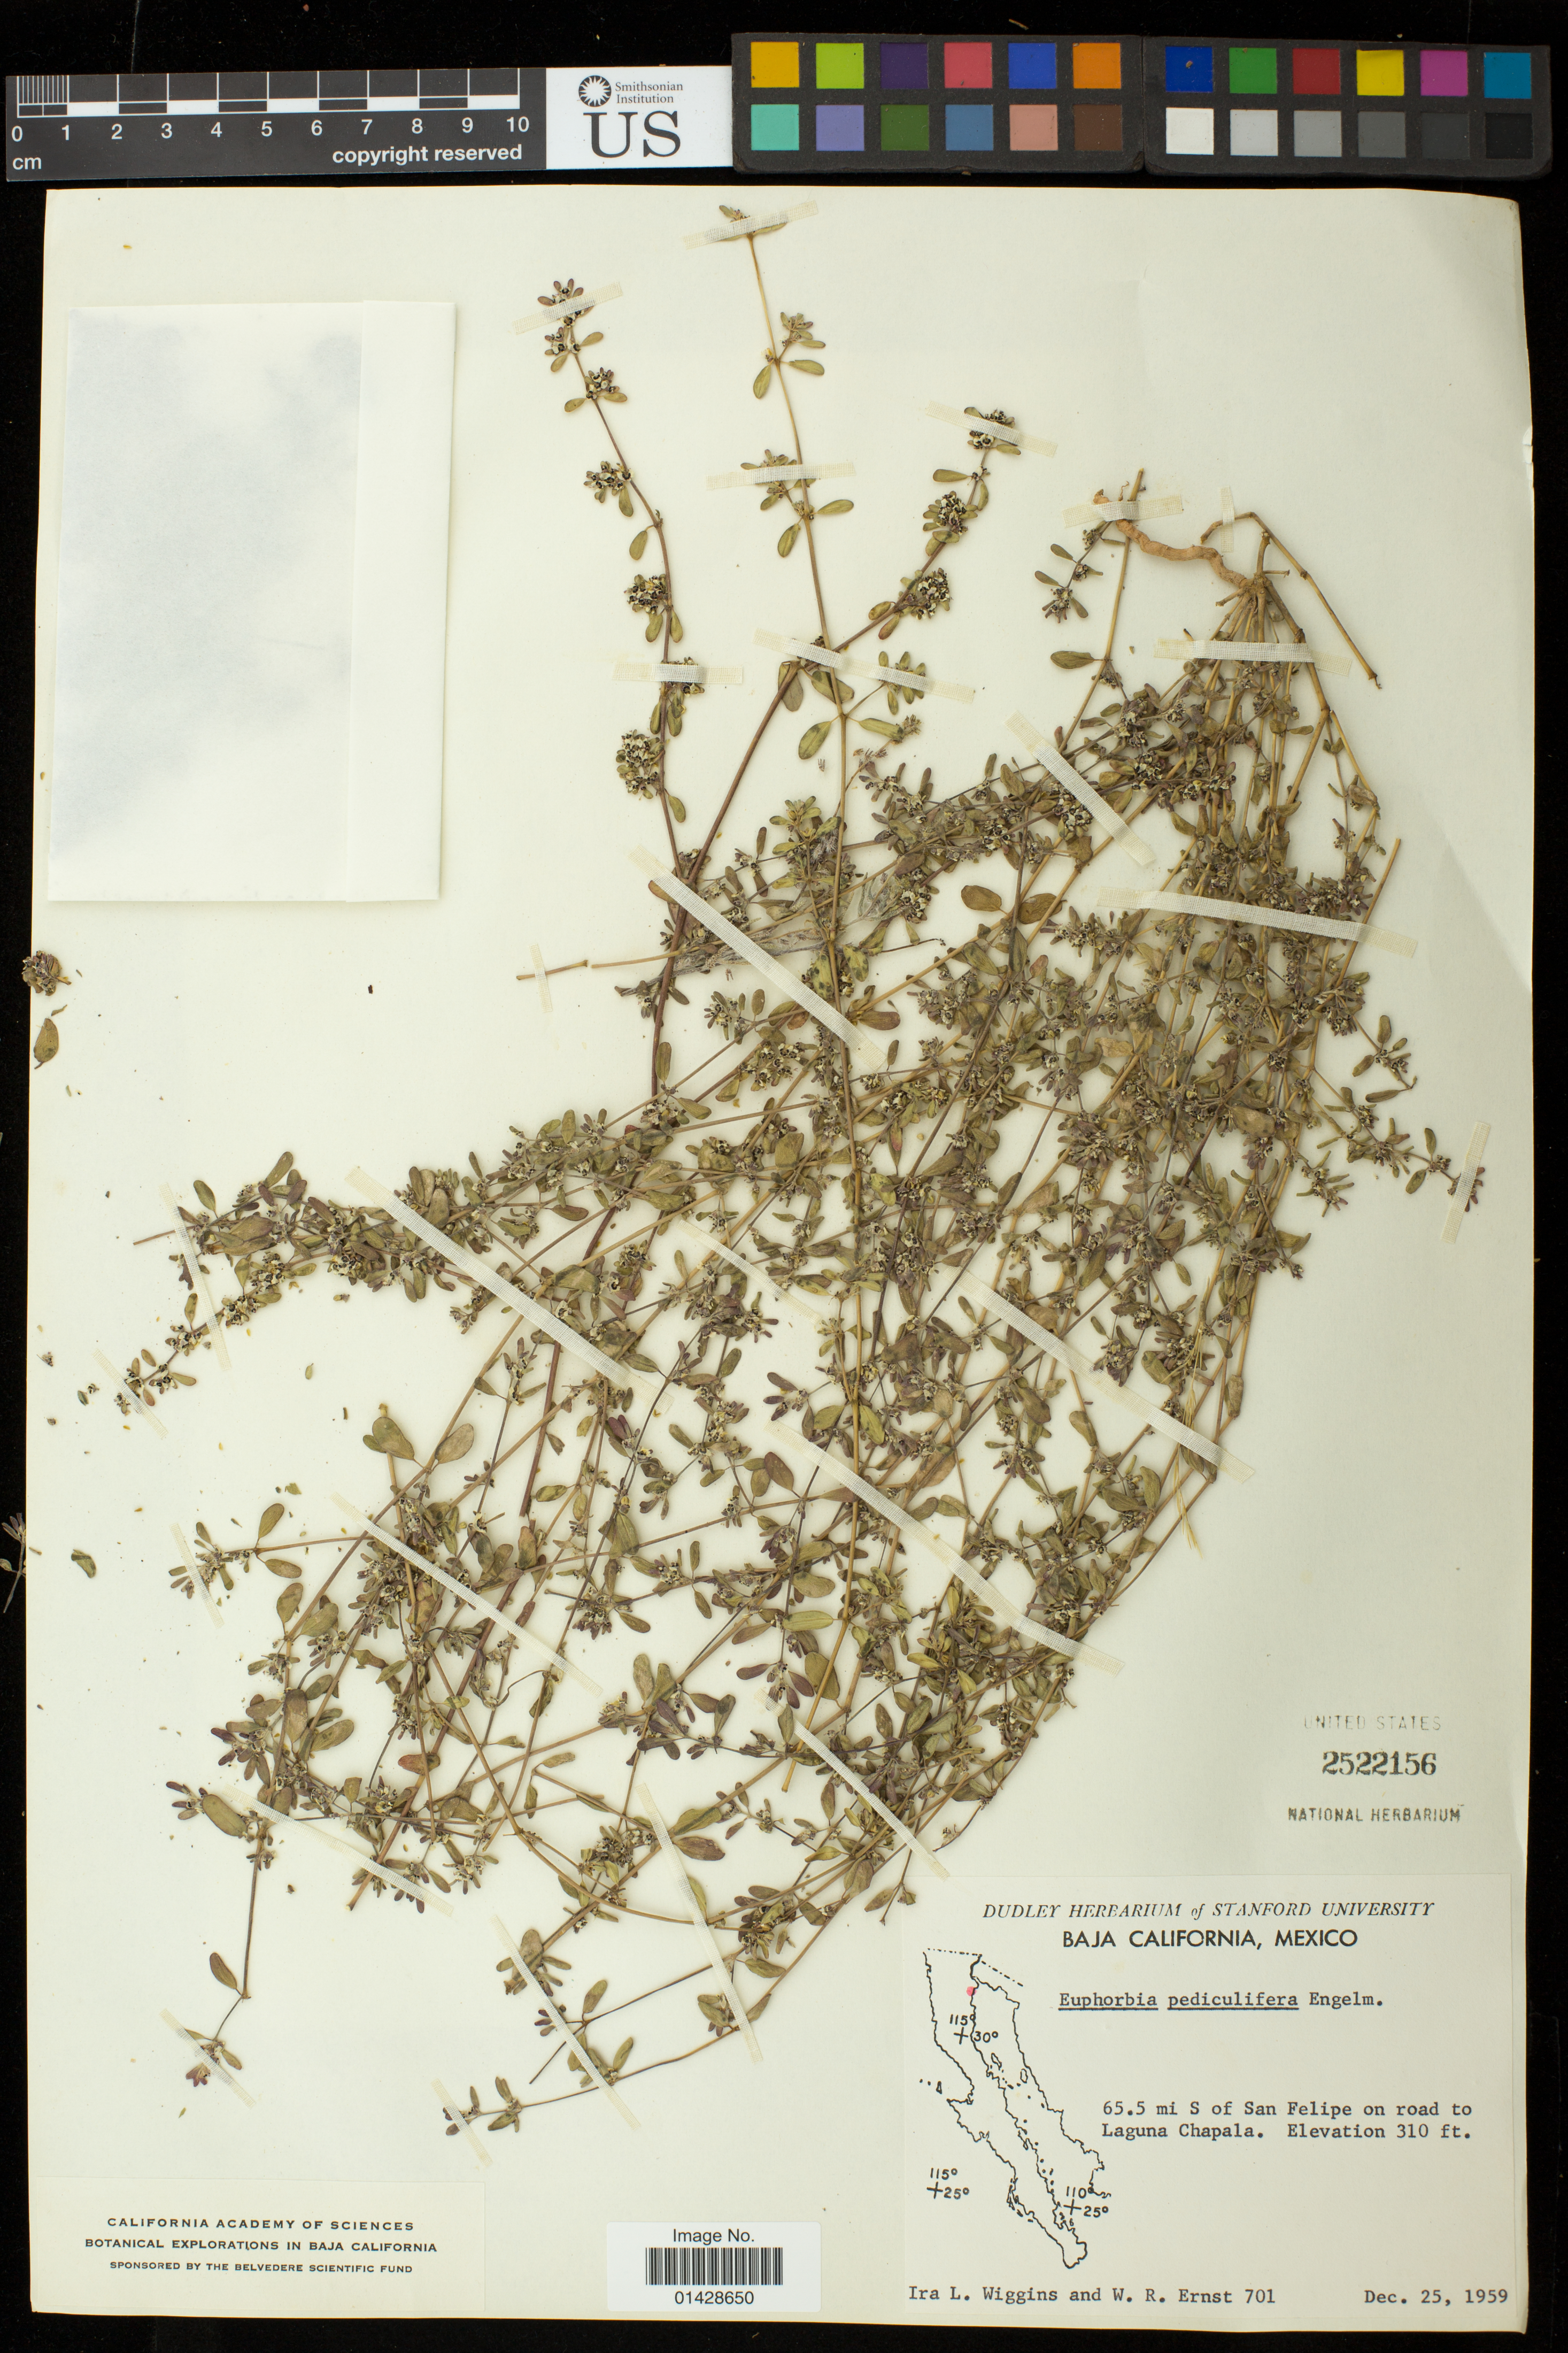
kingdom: Plantae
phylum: Tracheophyta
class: Magnoliopsida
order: Malpighiales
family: Euphorbiaceae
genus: Euphorbia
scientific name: Euphorbia pediculifera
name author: Engelm.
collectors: I. L. Wiggins & W. R. Ernst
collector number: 701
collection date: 1959-12-25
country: Mexico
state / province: Baja California Sur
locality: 65.6 mi S of San Felipe on road to Laguna Chapala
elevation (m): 94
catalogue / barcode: US 2522156